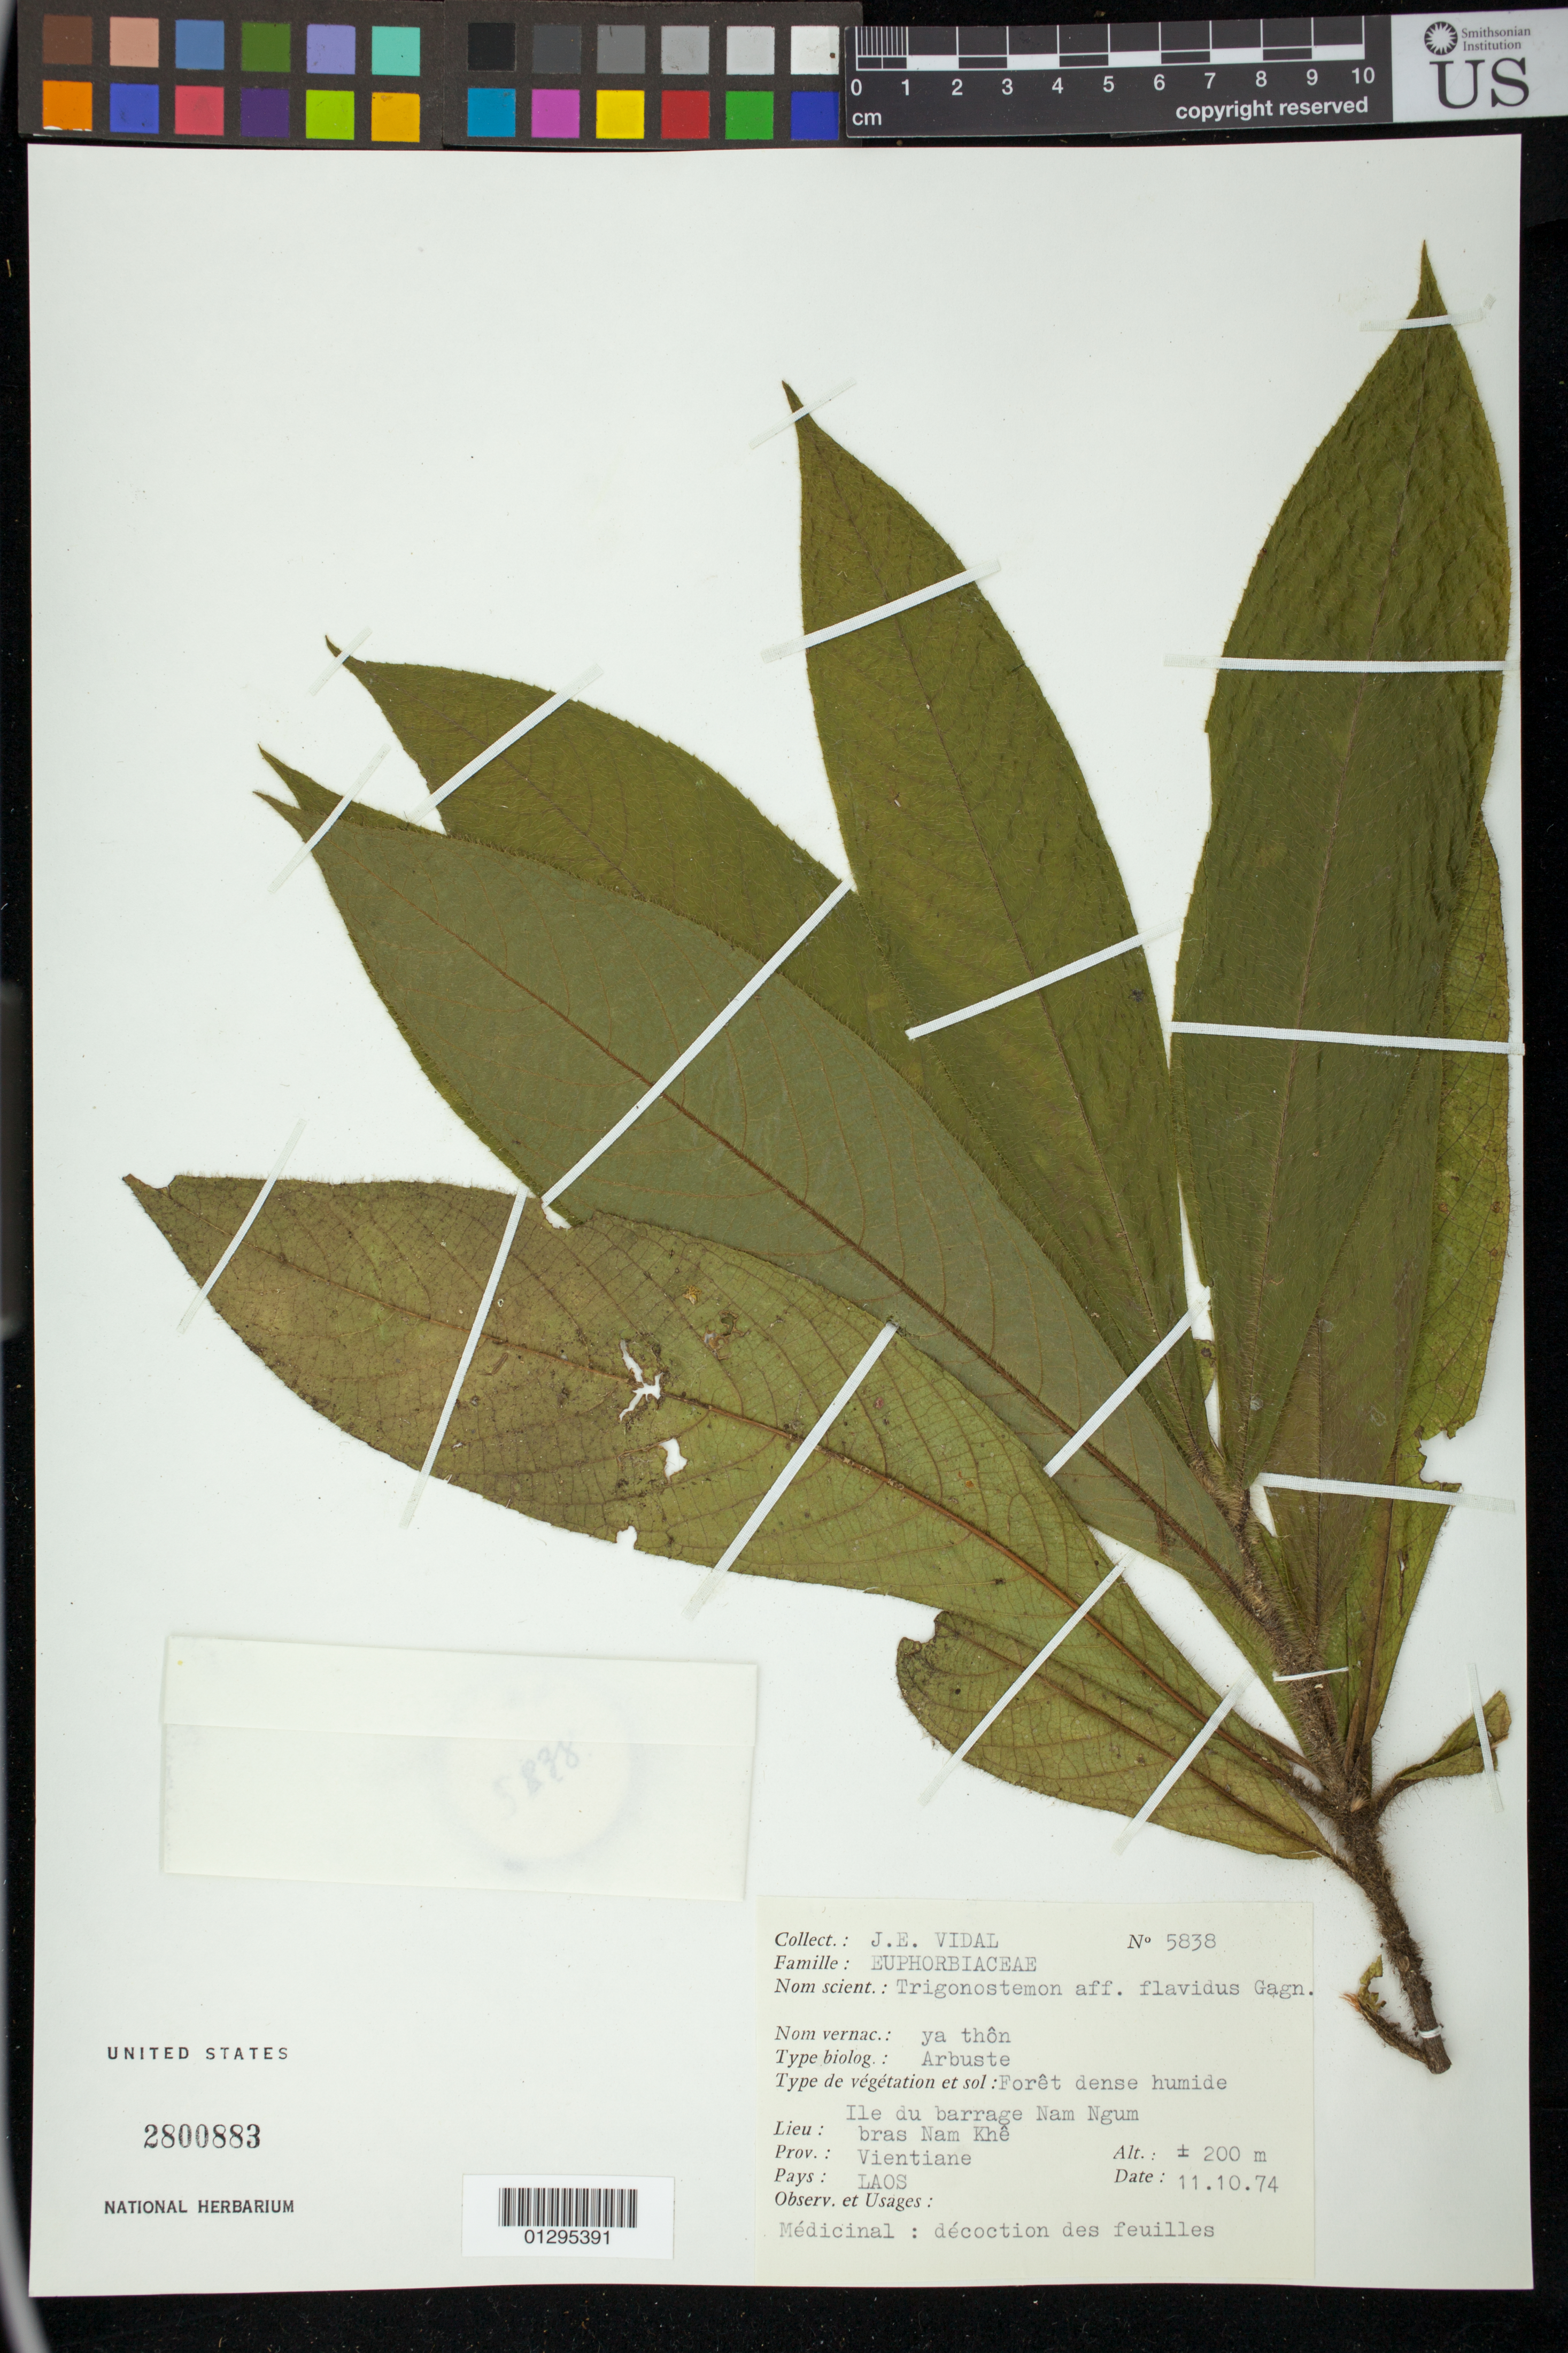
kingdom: Plantae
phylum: Tracheophyta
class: Magnoliopsida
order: Malpighiales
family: Euphorbiaceae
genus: Trigonostemon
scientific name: Trigonostemon flavidus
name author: Gagnep.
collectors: J. E. Vidal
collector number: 5838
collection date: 1974-10-11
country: Laos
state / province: Viangchan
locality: Ile du barrage Nam Ngum bras Nam Khê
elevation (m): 200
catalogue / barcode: US 2800883